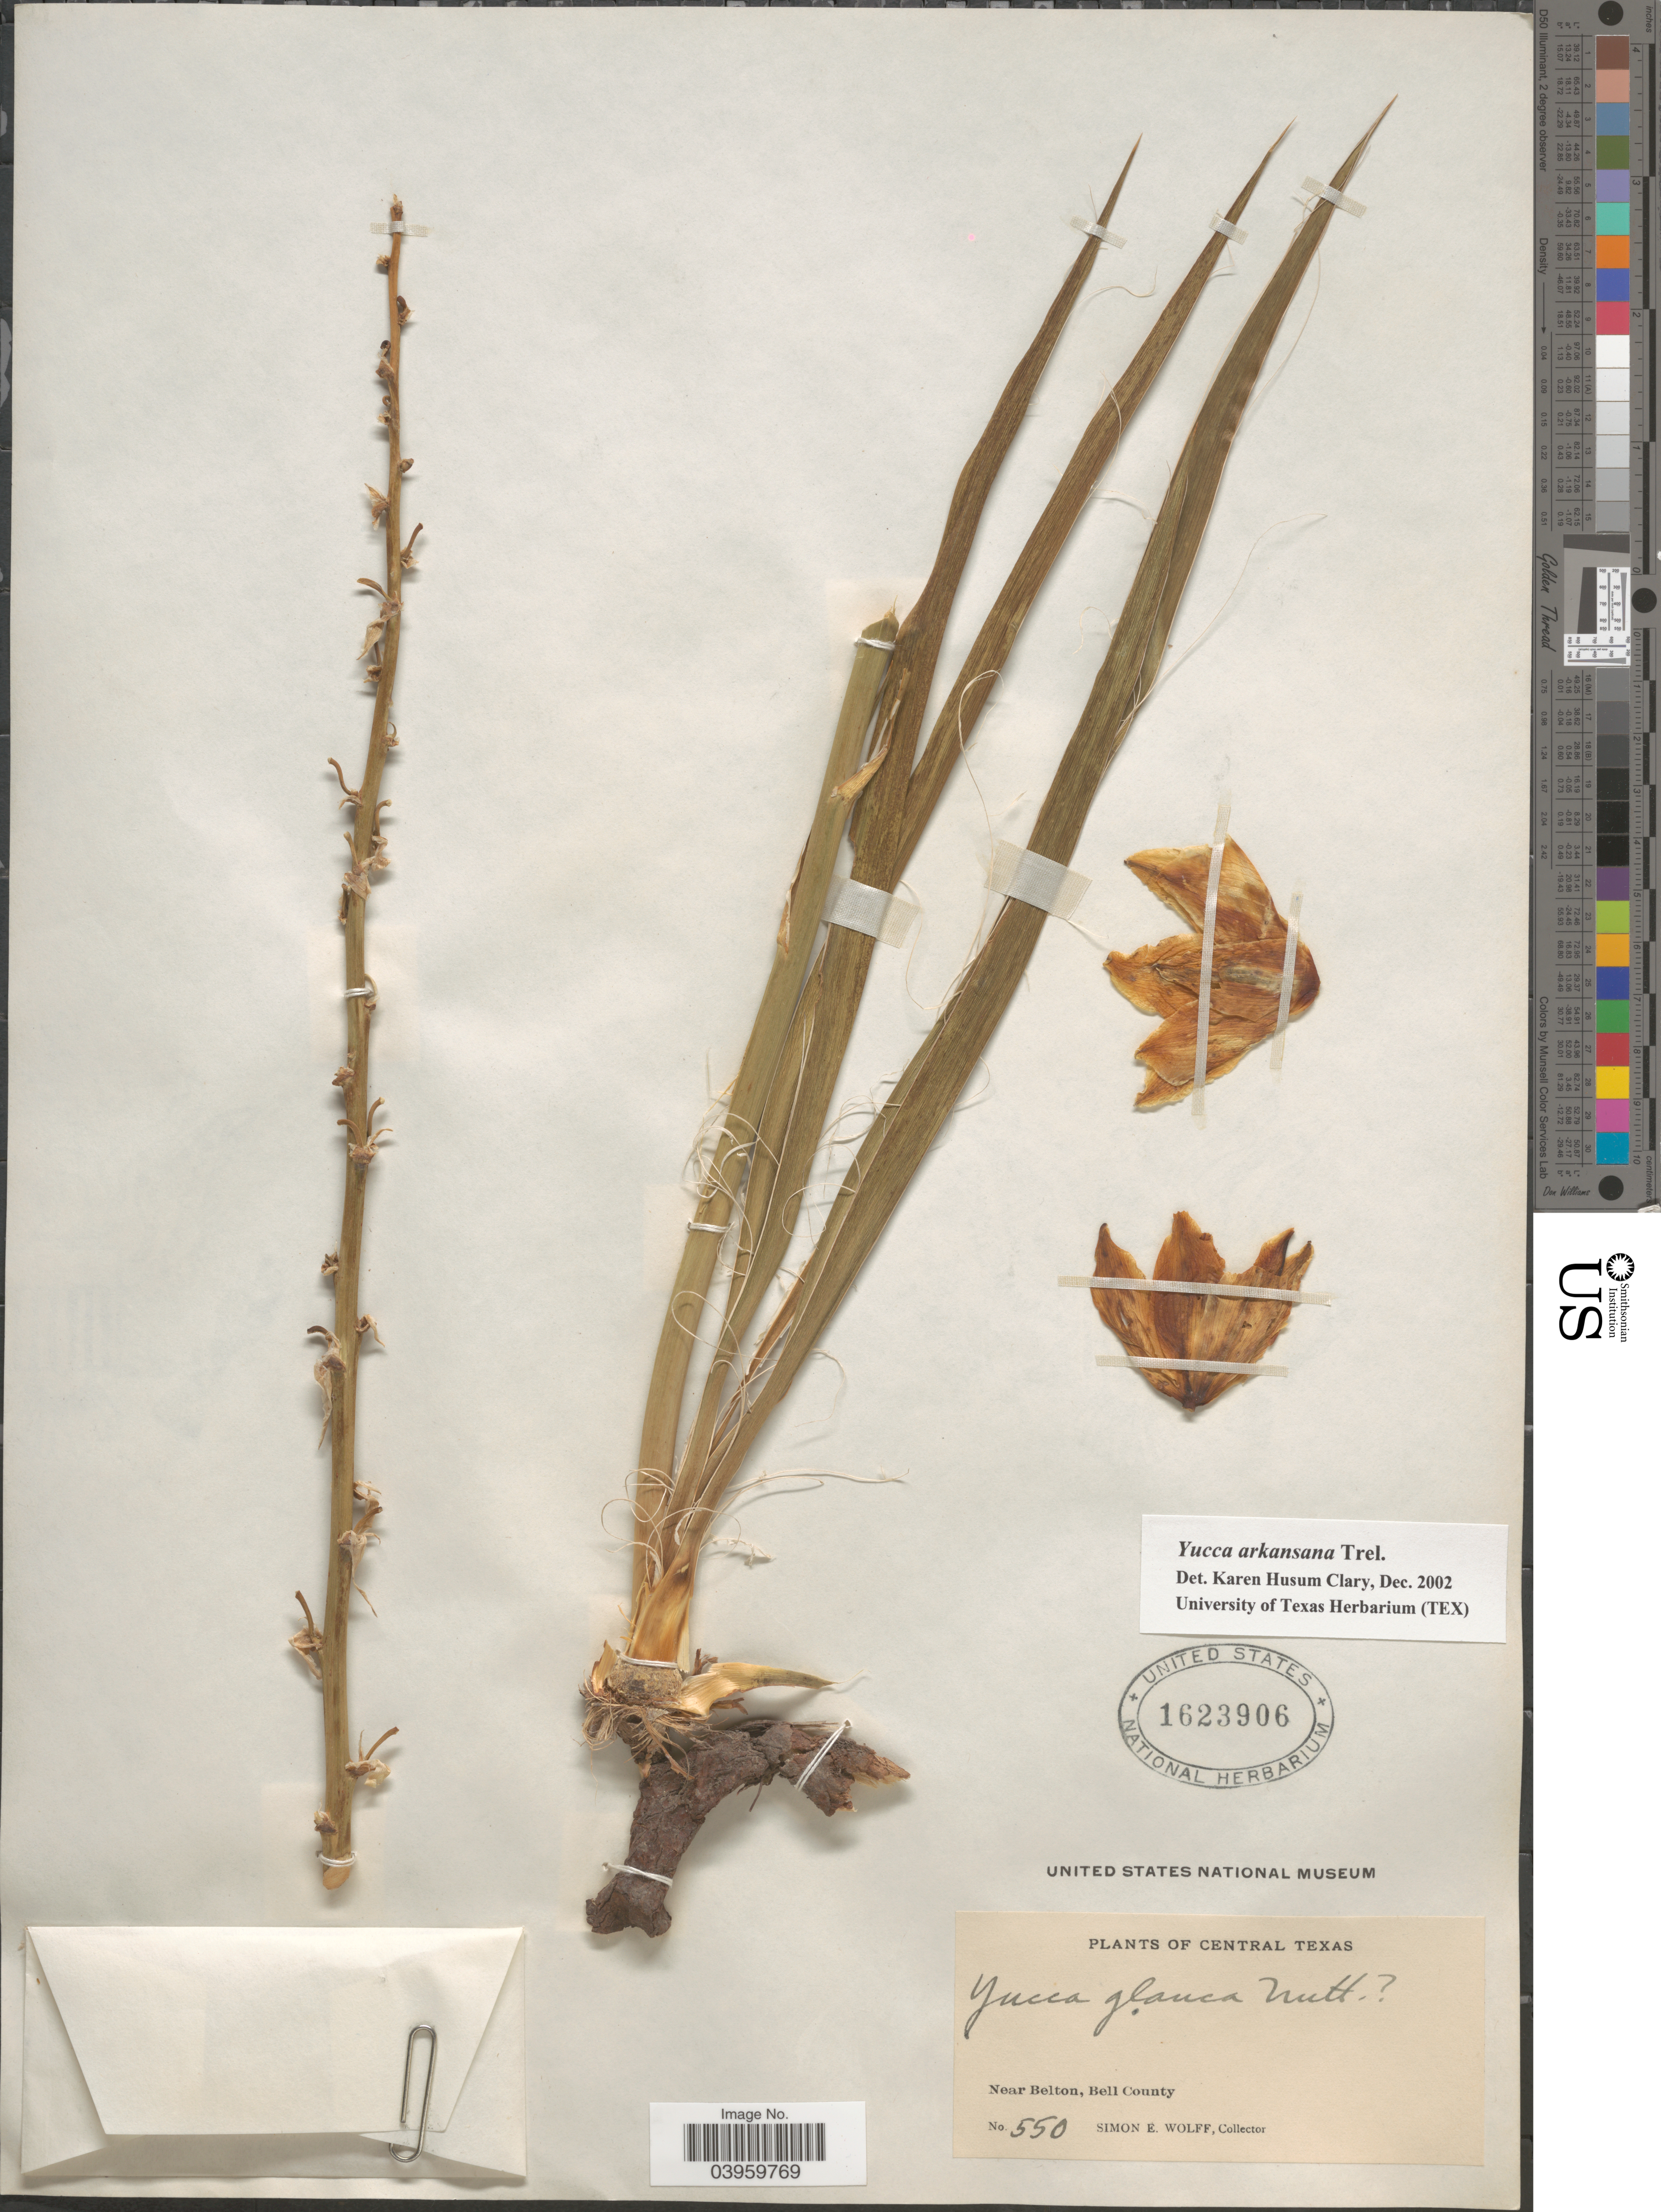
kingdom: Plantae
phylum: Tracheophyta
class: Liliopsida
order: Asparagales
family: Asparagaceae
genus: Yucca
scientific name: Yucca arkansana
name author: Trel.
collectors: S. E. Wolff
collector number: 550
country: United States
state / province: Texas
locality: Central Texas. Near Belton, Bell County.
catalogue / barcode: US 1623906